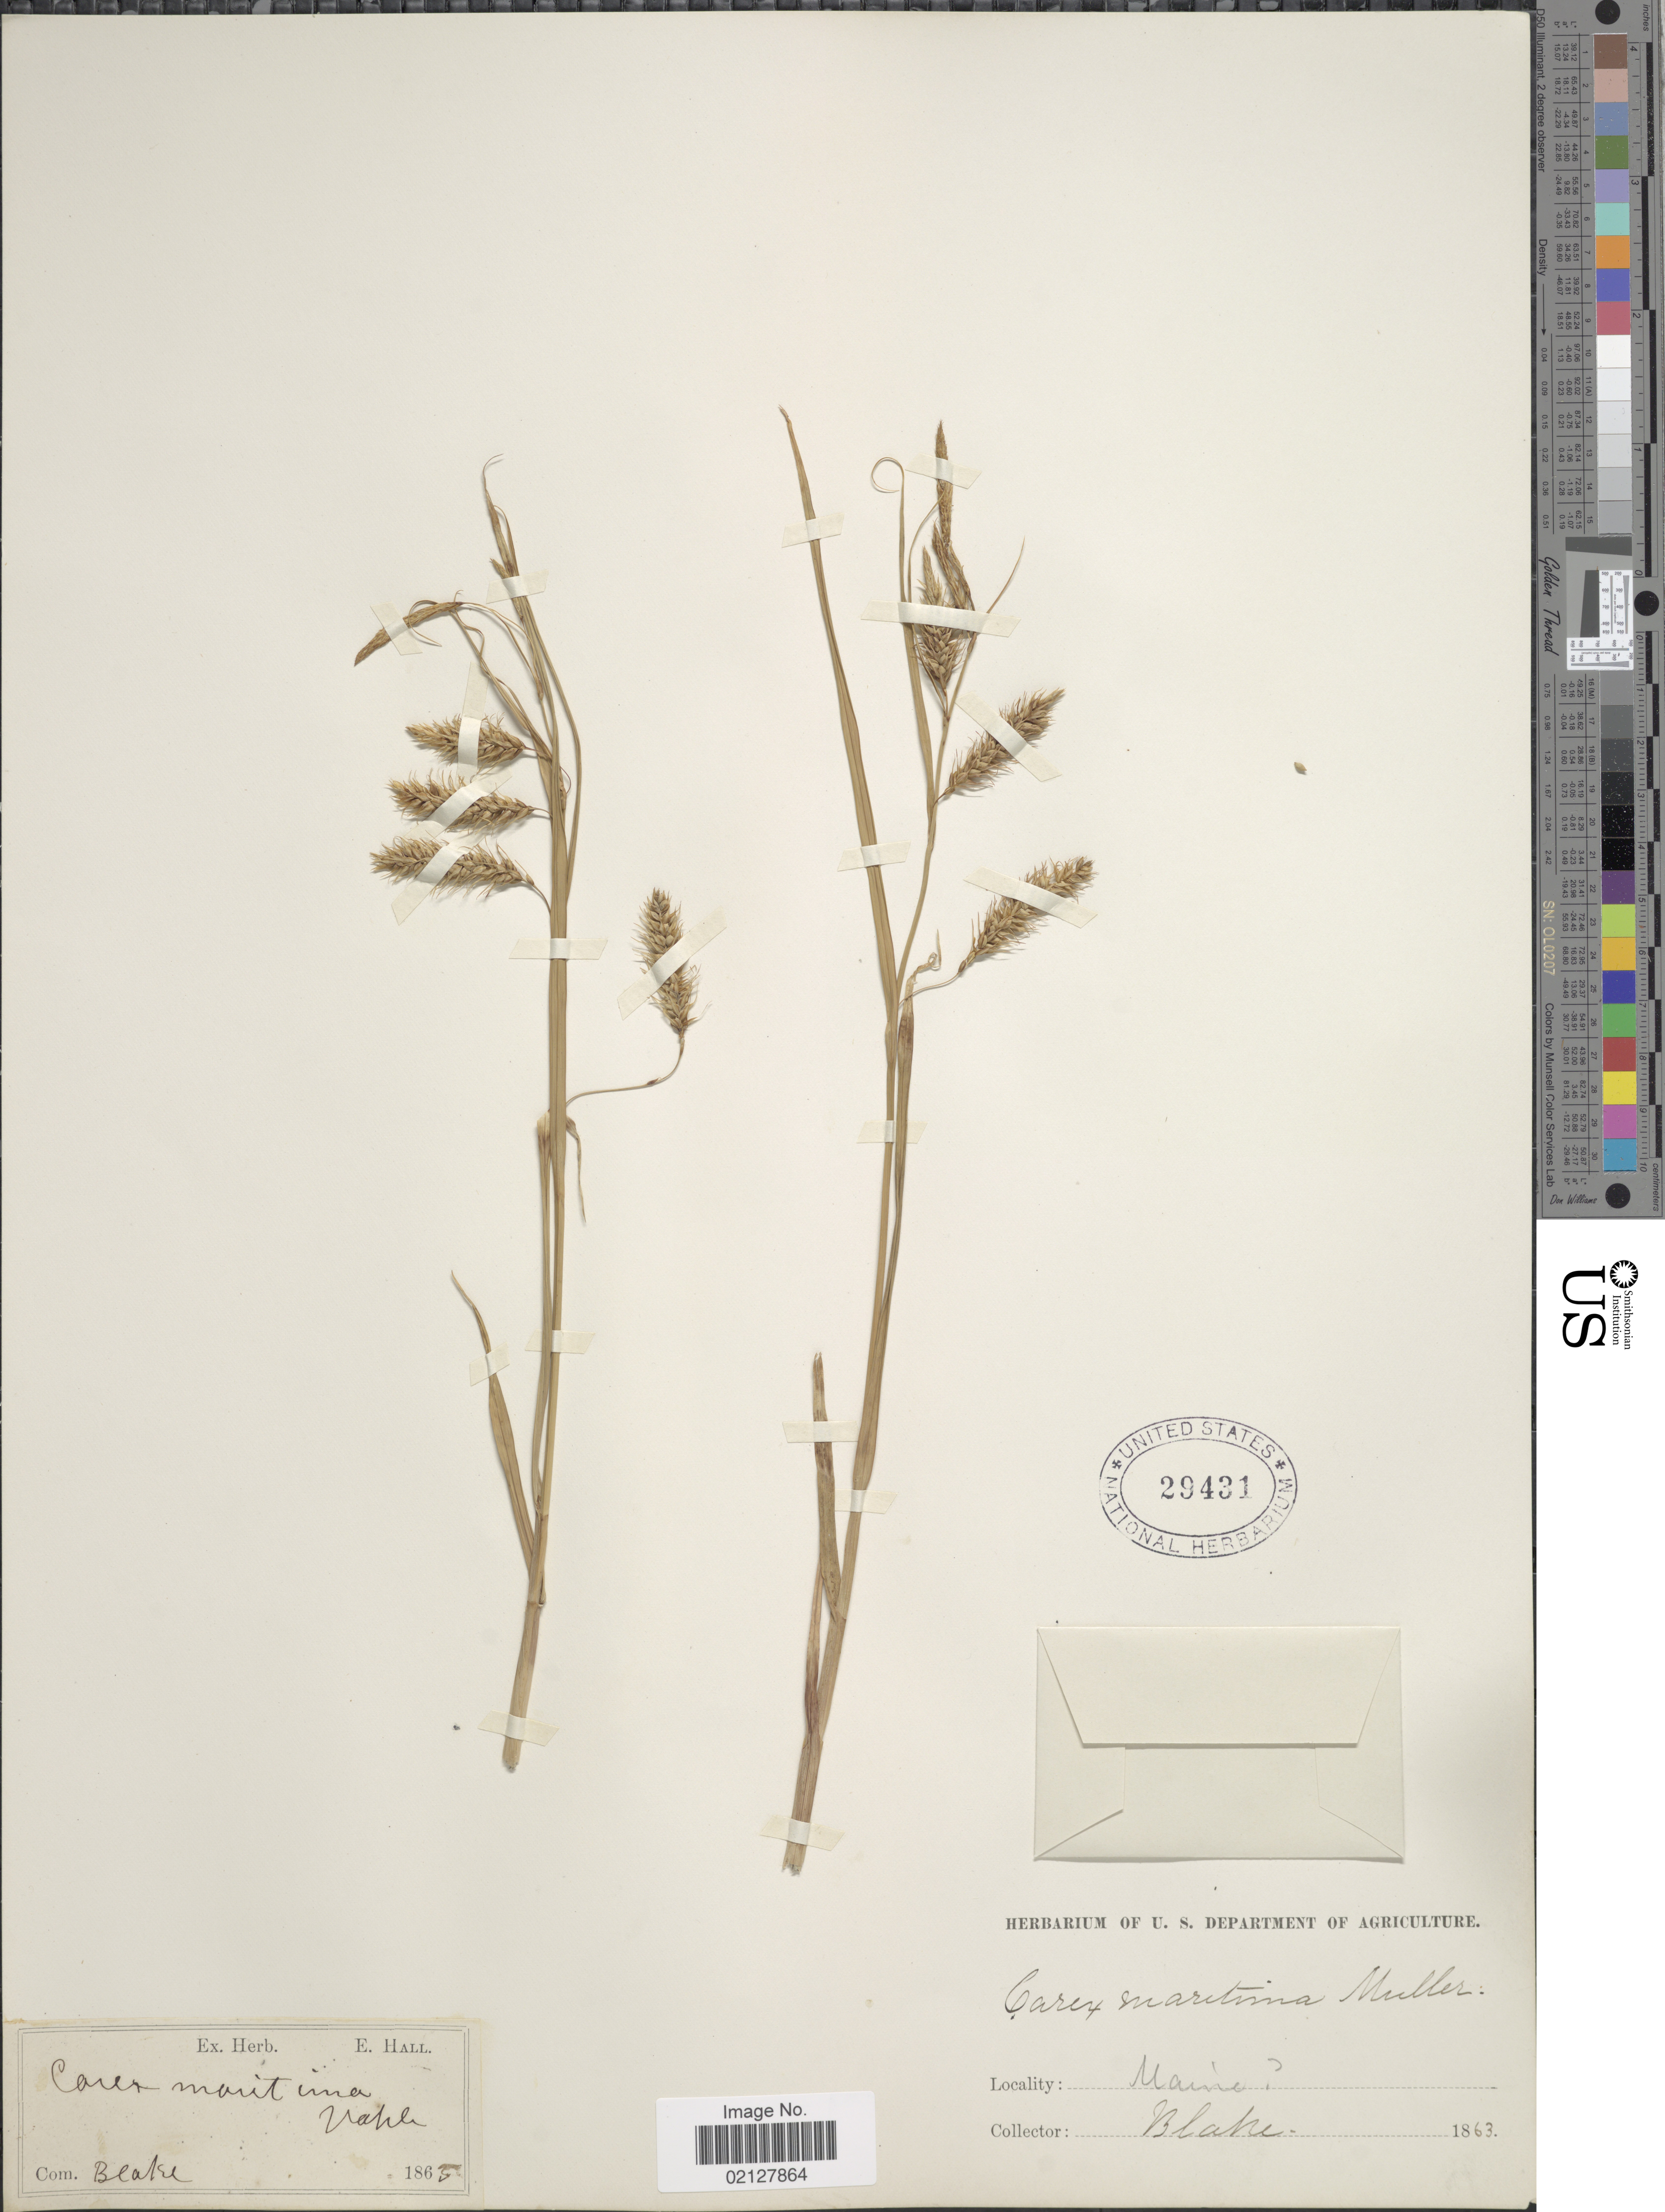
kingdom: Plantae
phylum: Tracheophyta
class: Liliopsida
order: Poales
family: Cyperaceae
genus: Carex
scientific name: Carex paleacea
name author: Schreb. ex Wahlenb.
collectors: -- Blake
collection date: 1863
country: United States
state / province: Maine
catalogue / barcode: US 29431